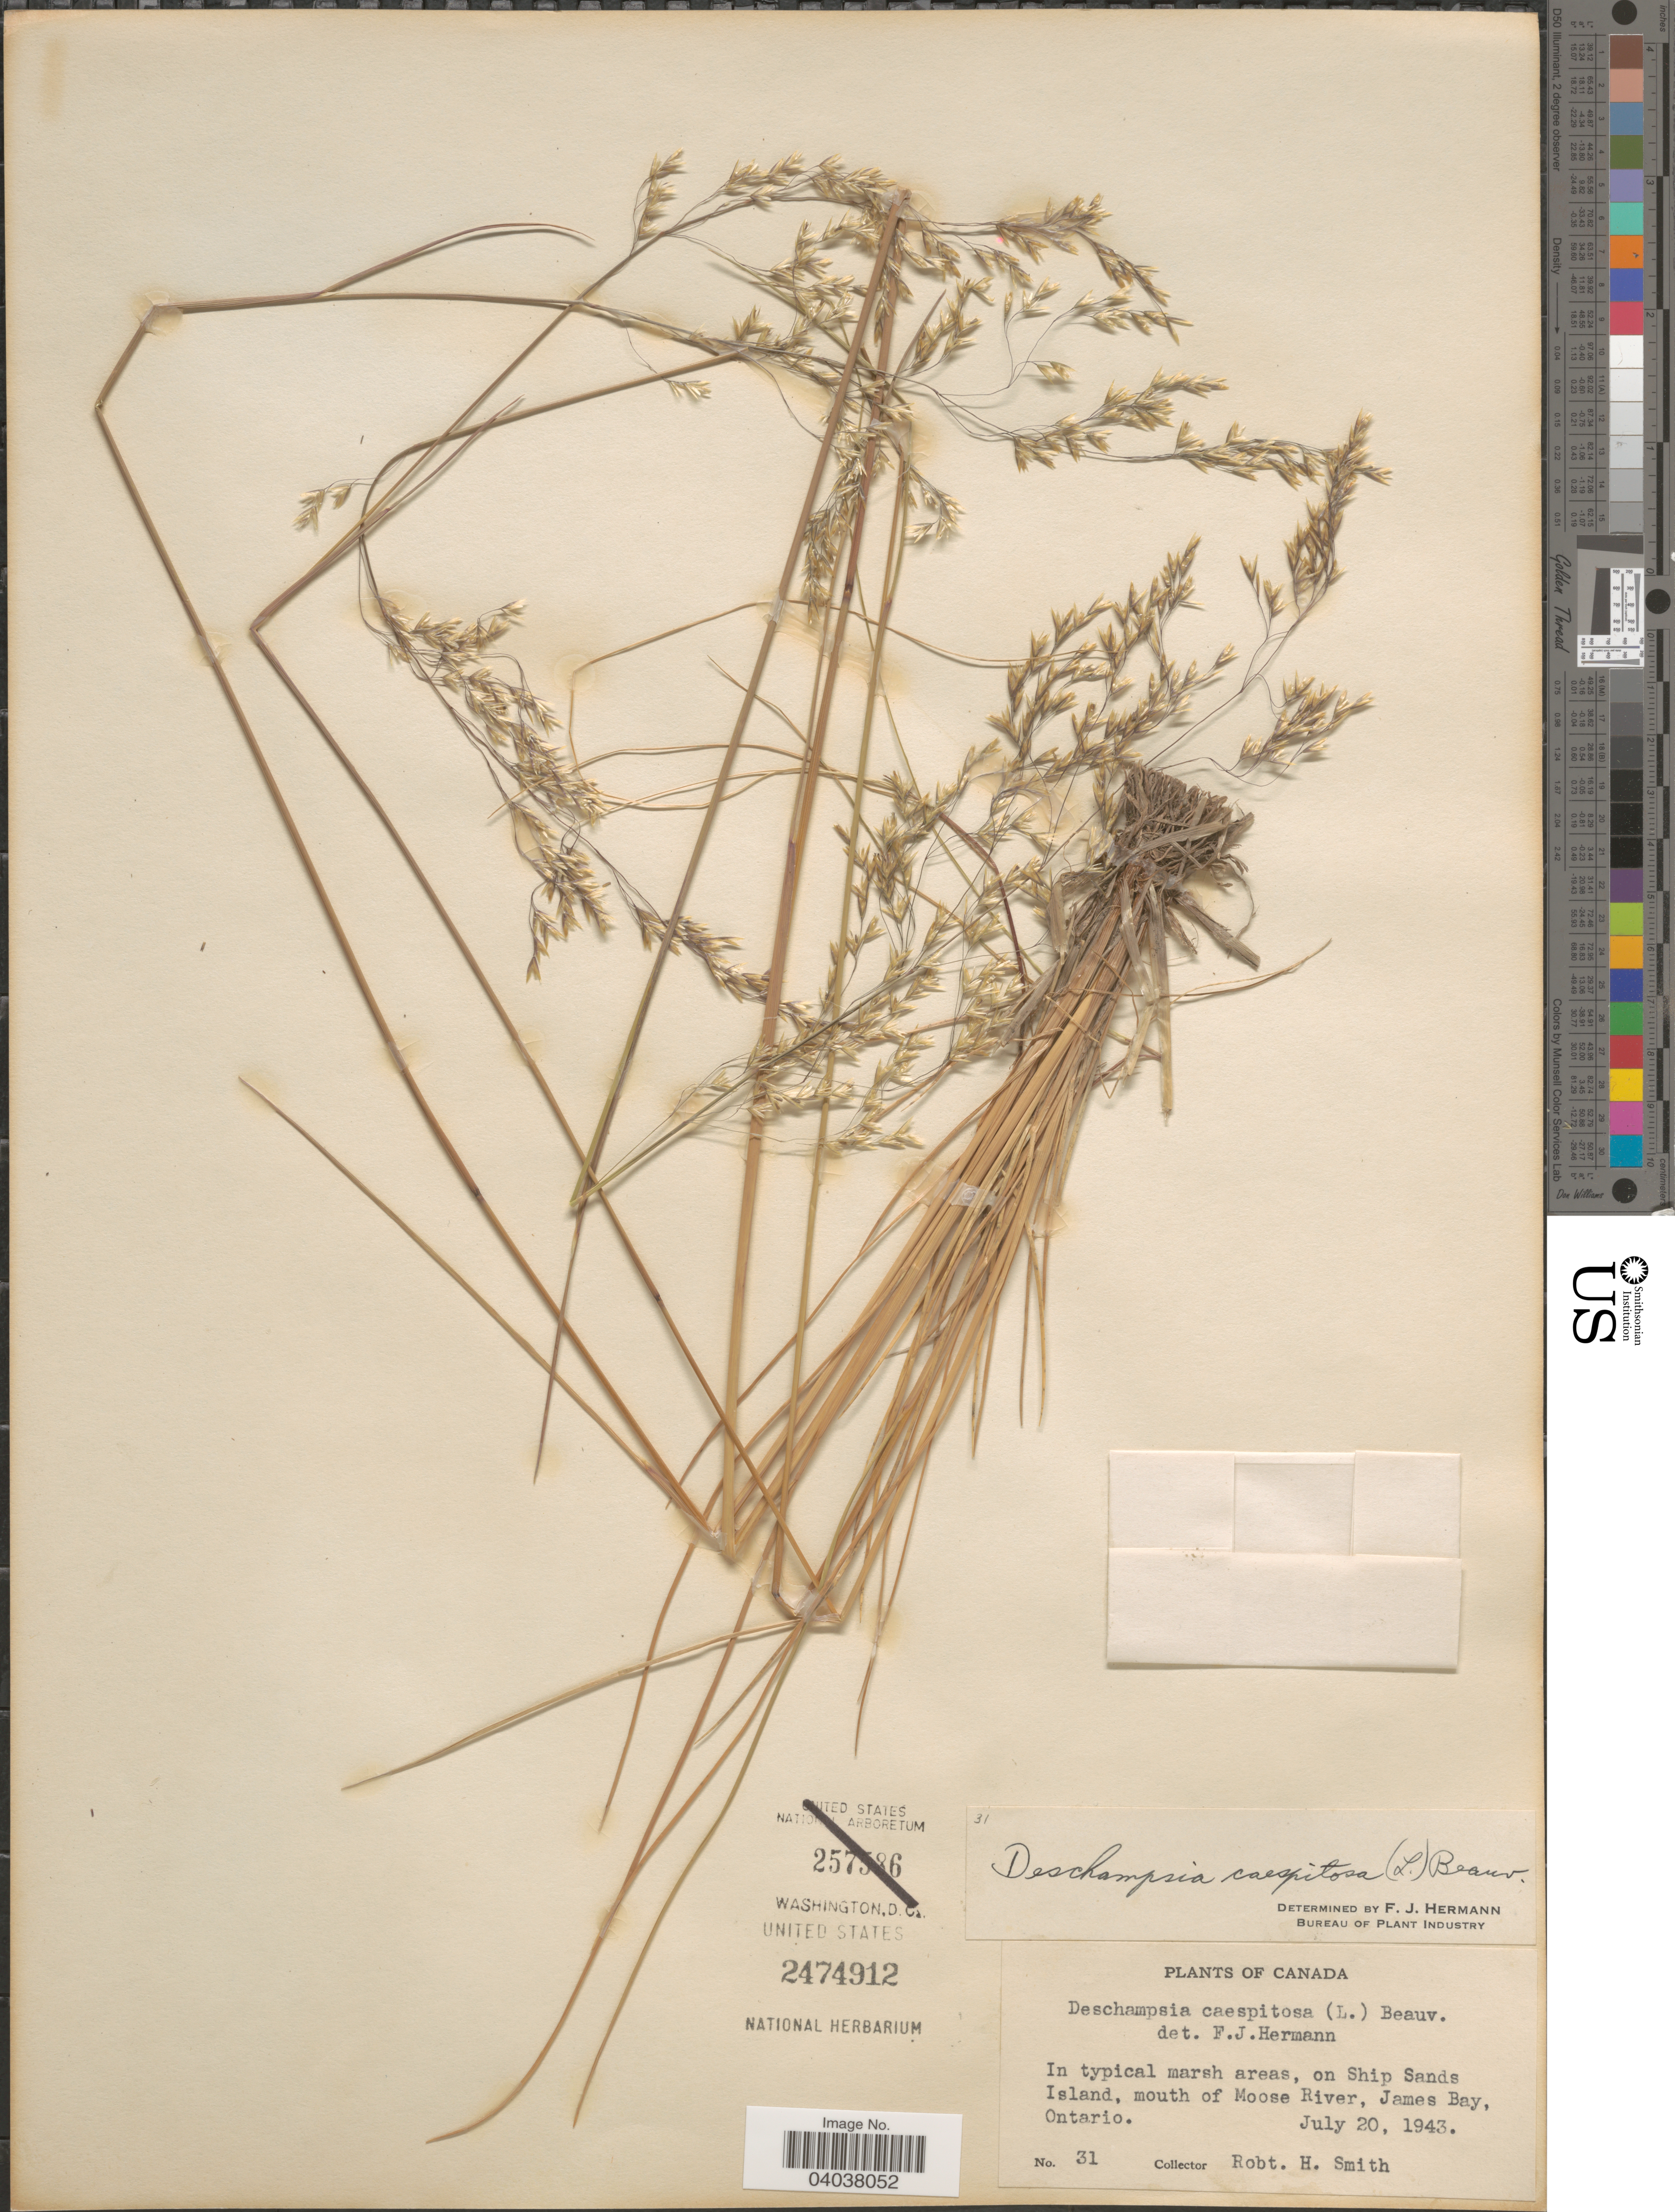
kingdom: Plantae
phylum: Tracheophyta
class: Liliopsida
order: Poales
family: Poaceae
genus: Deschampsia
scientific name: Deschampsia cespitosa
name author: (L.) P. Beauv.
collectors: R. H. Smith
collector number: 31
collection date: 1943-07-20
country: Canada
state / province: Ontario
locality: On Ship Sands Island, mouth of Moose River, James Bay.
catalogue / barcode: US 2474912